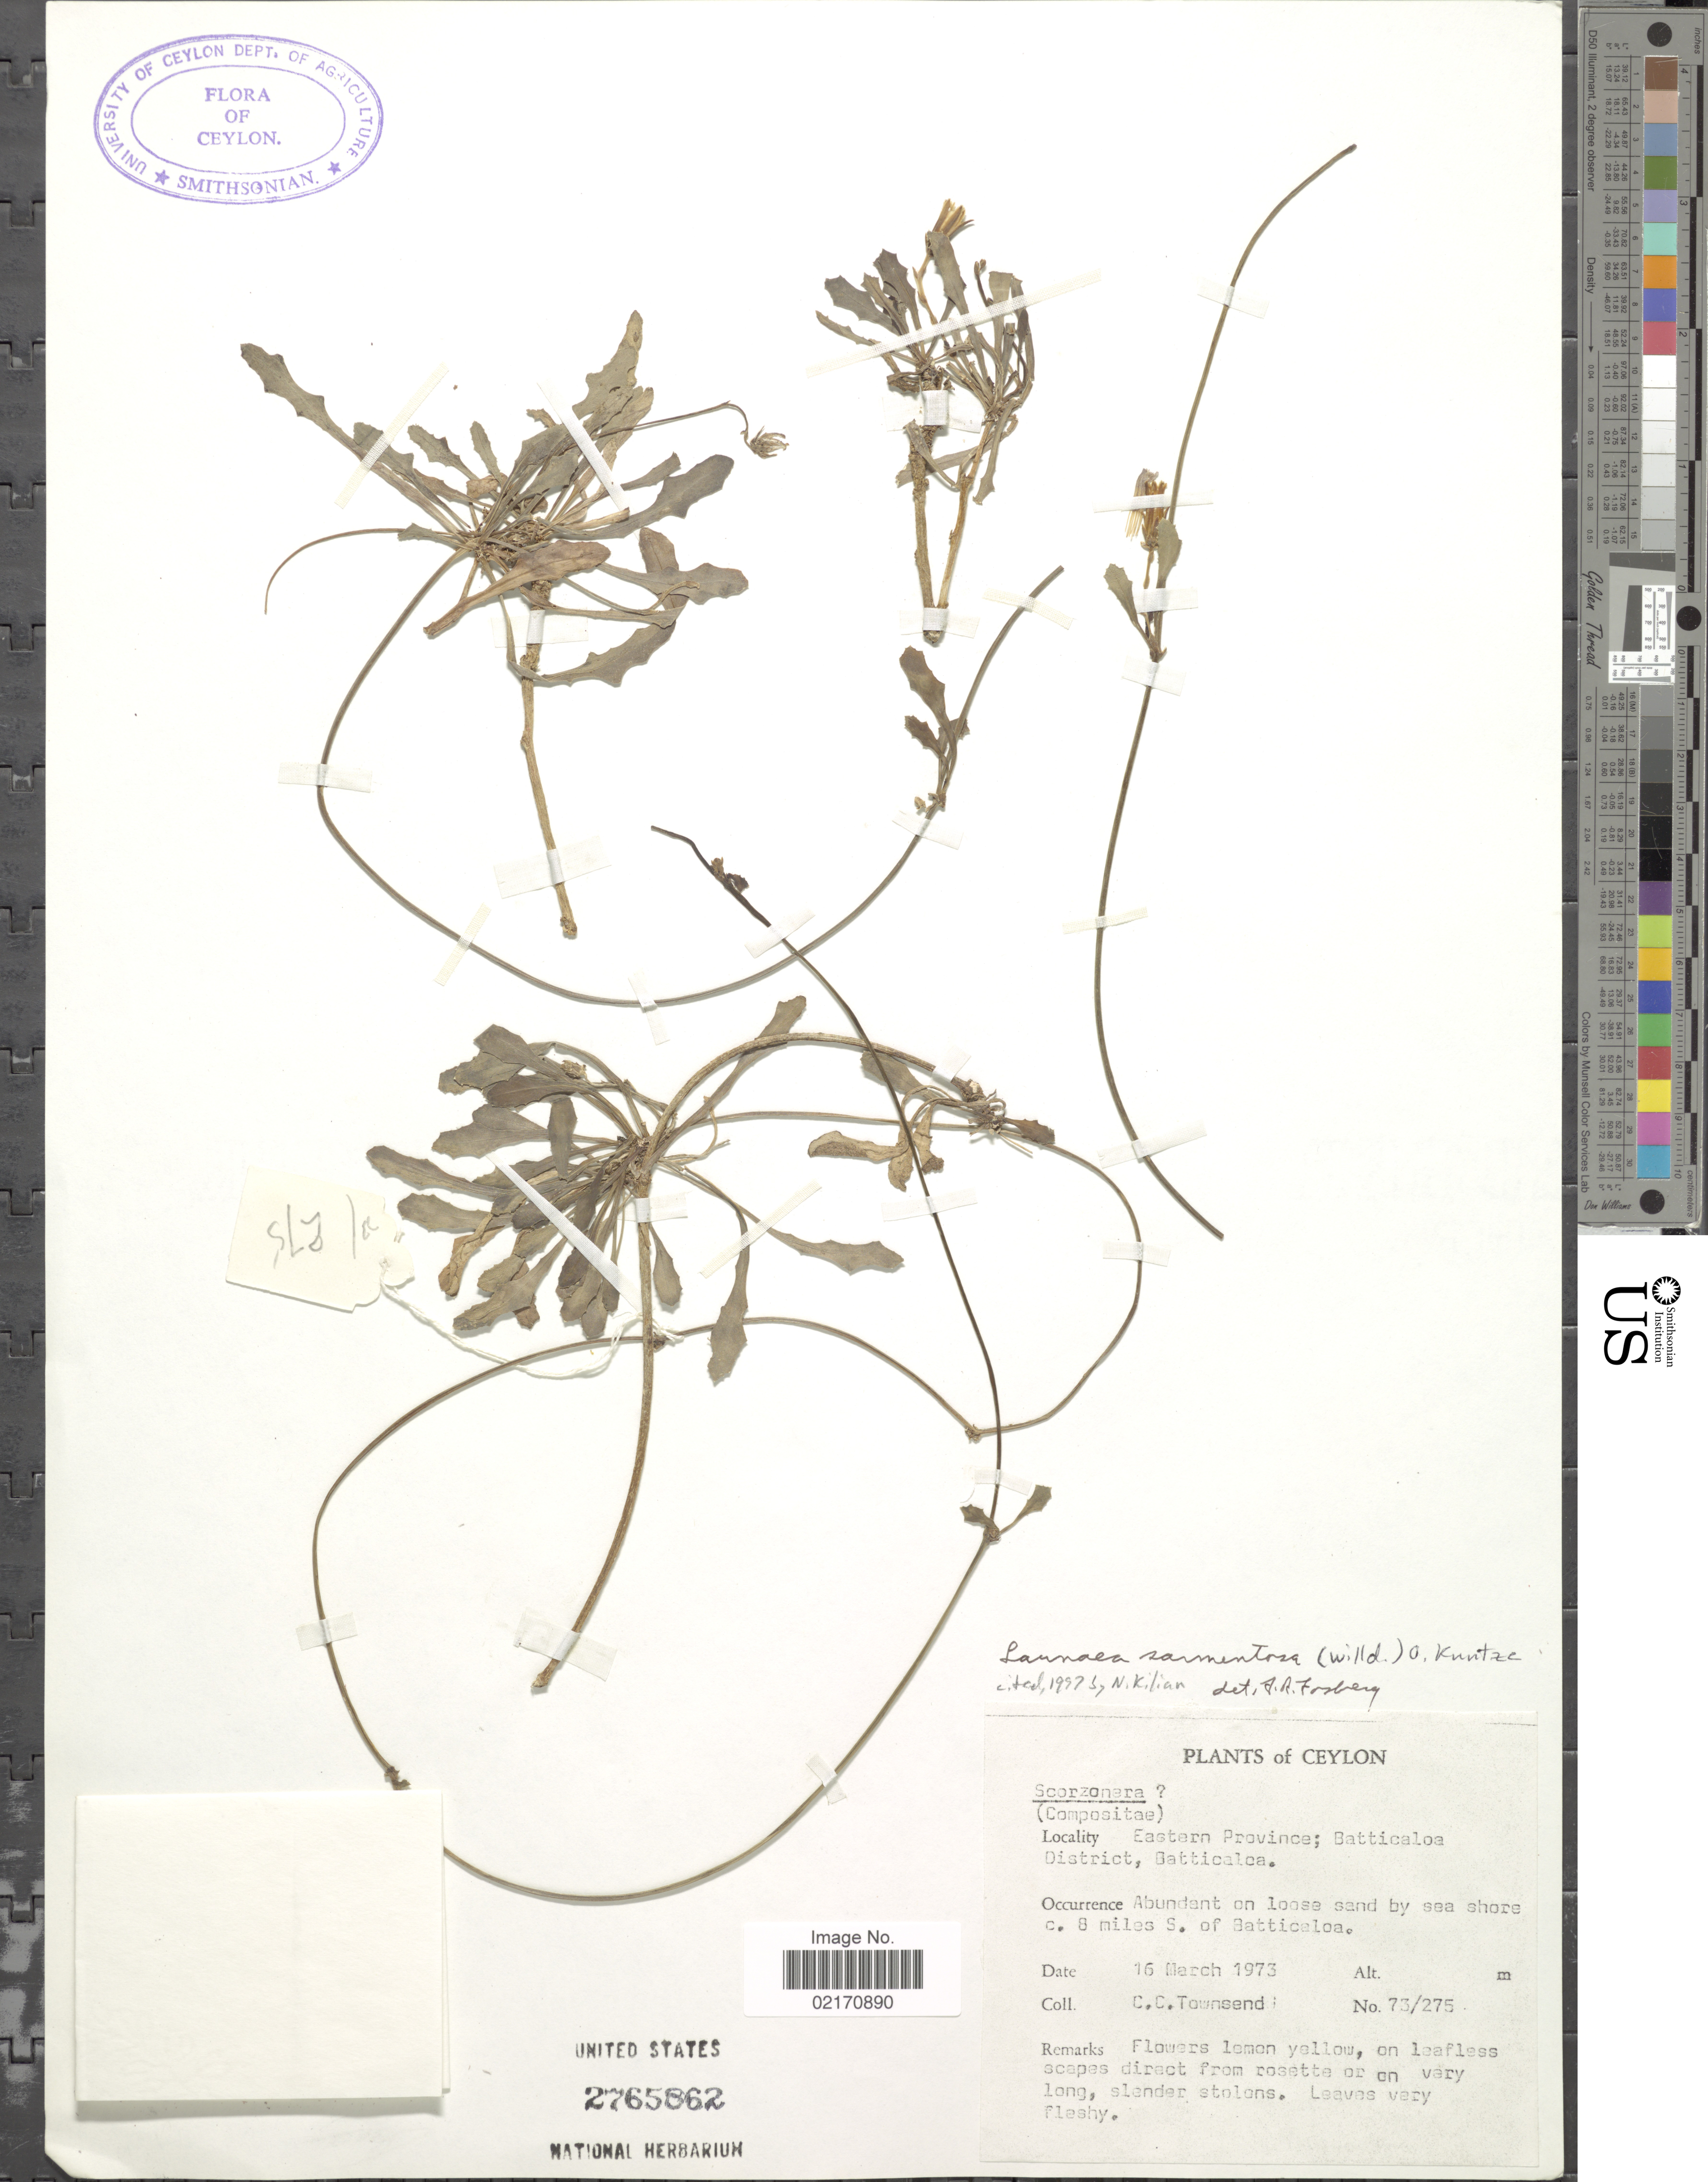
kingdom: Plantae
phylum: Tracheophyta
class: Magnoliopsida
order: Asterales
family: Asteraceae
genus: Launaea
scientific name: Launaea sarmentosa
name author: (Willd.) Kuntze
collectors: C. C. Townsend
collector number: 73/275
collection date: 1973-03-16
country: Sri Lanka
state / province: Eastern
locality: Ceylon, Batticaloa District, Batticalca, c. 8 miles S of Batticaloa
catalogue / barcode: US 2765862